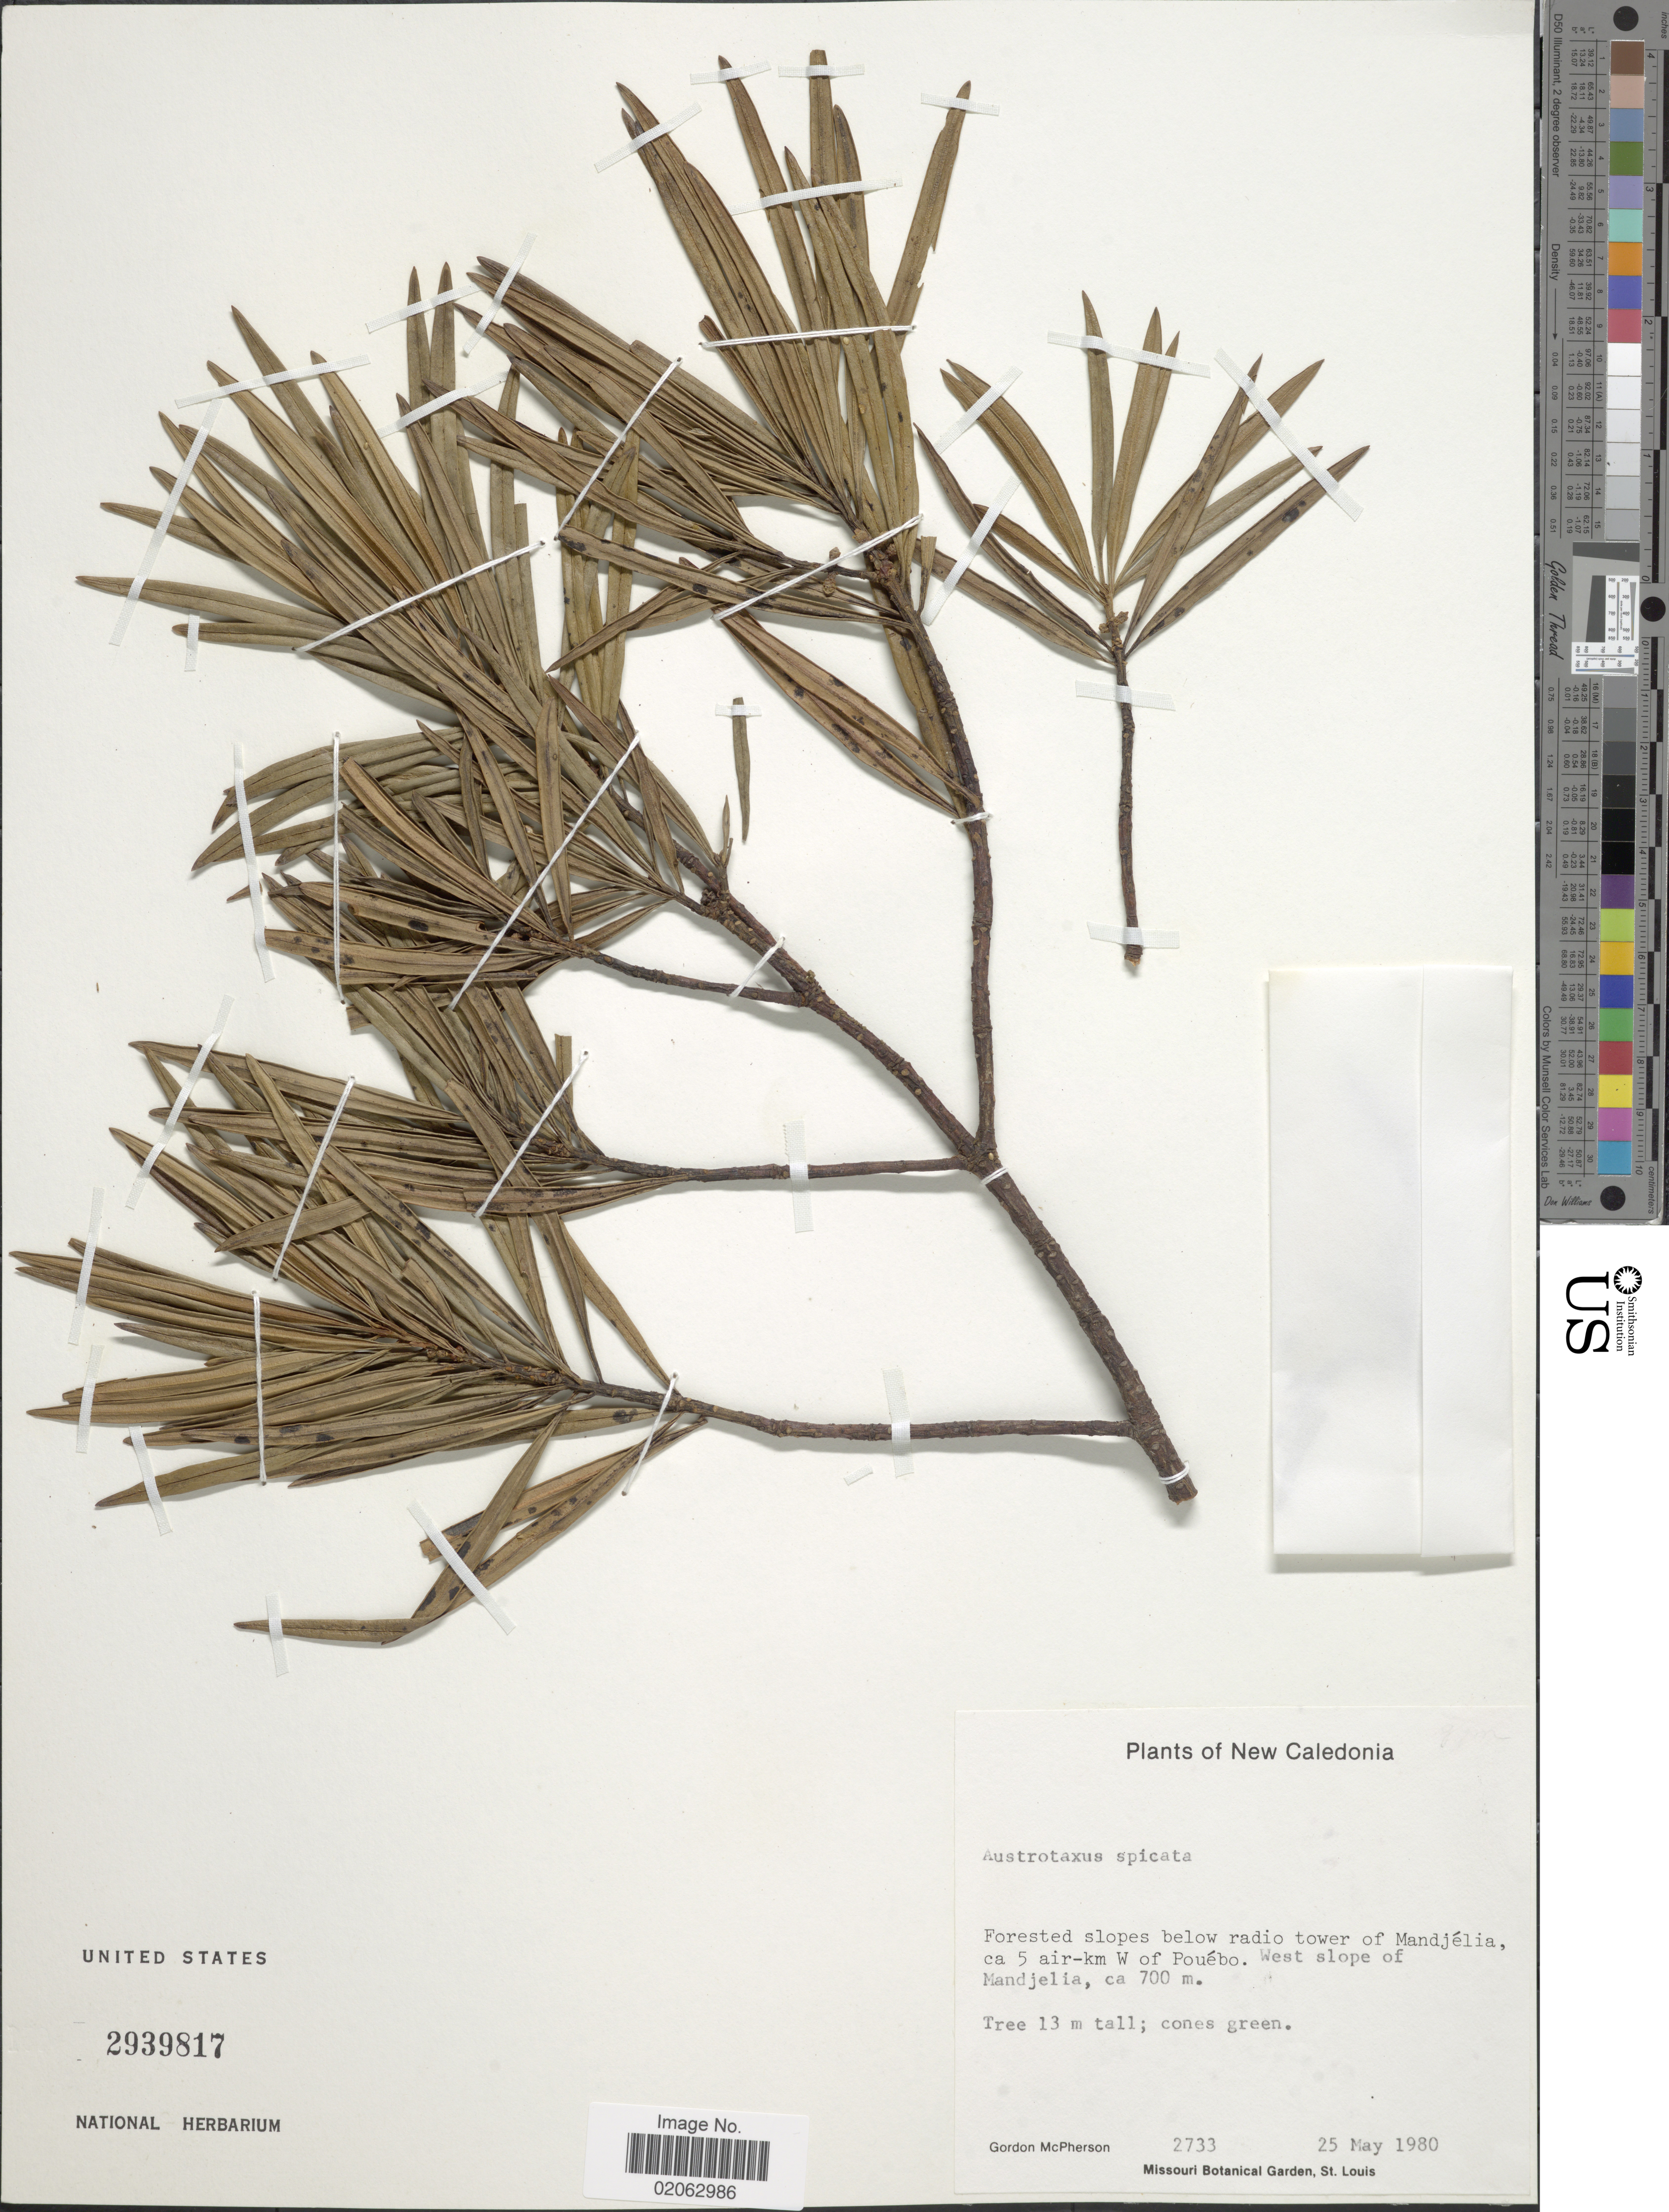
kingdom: Plantae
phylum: Tracheophyta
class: Pinopsida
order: Pinales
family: Taxaceae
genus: Austrotaxus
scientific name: Austrotaxus spicata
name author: Compton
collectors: G. D. McPherson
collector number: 2733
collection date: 1980-05-25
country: New Caledonia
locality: Forested slopes below radio tower of Mandjelia, ca 5 air-km W of Pouebo, west slope of Mandjelia.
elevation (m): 700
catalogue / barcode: US 2939817